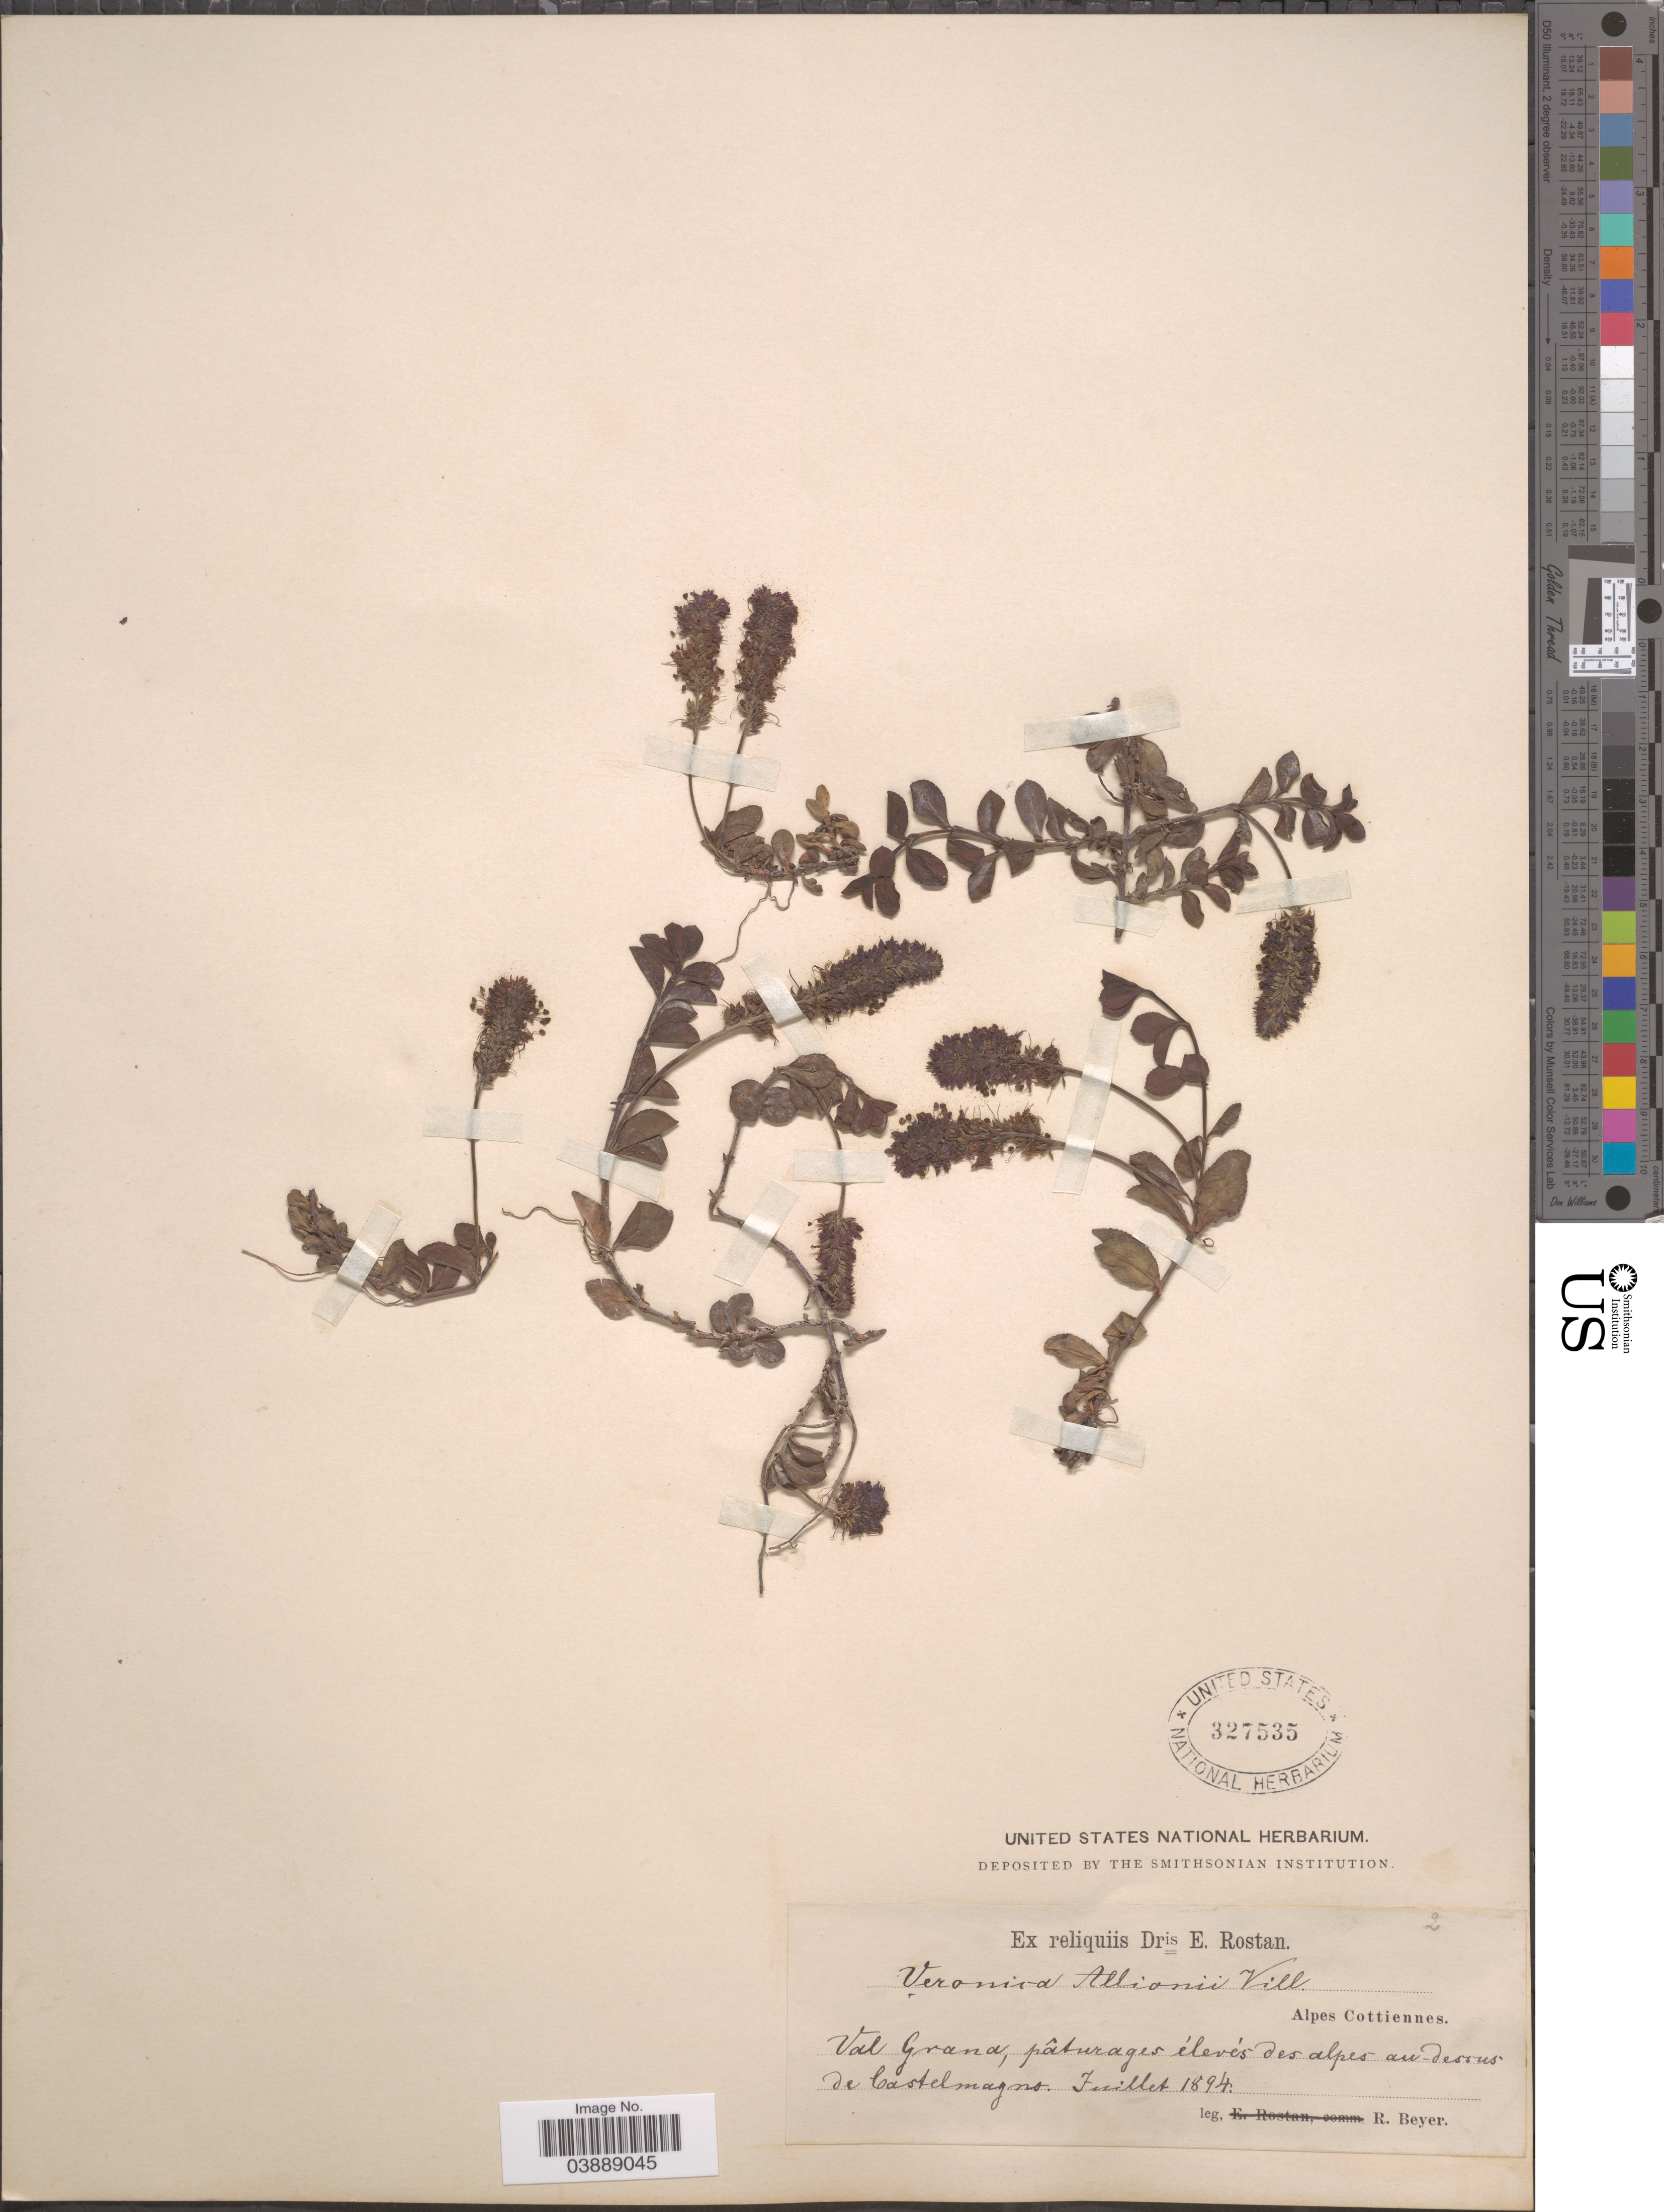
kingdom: Plantae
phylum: Tracheophyta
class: Magnoliopsida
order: Lamiales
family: Plantaginaceae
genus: Veronica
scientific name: Veronica allionii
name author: Vill.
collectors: R. Beyer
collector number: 2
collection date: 1894-07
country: Italy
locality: Alpes Cottiennes. Val Grana, pâturages élevés des alpes au-dessus de Castelmagno.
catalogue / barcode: US 327535